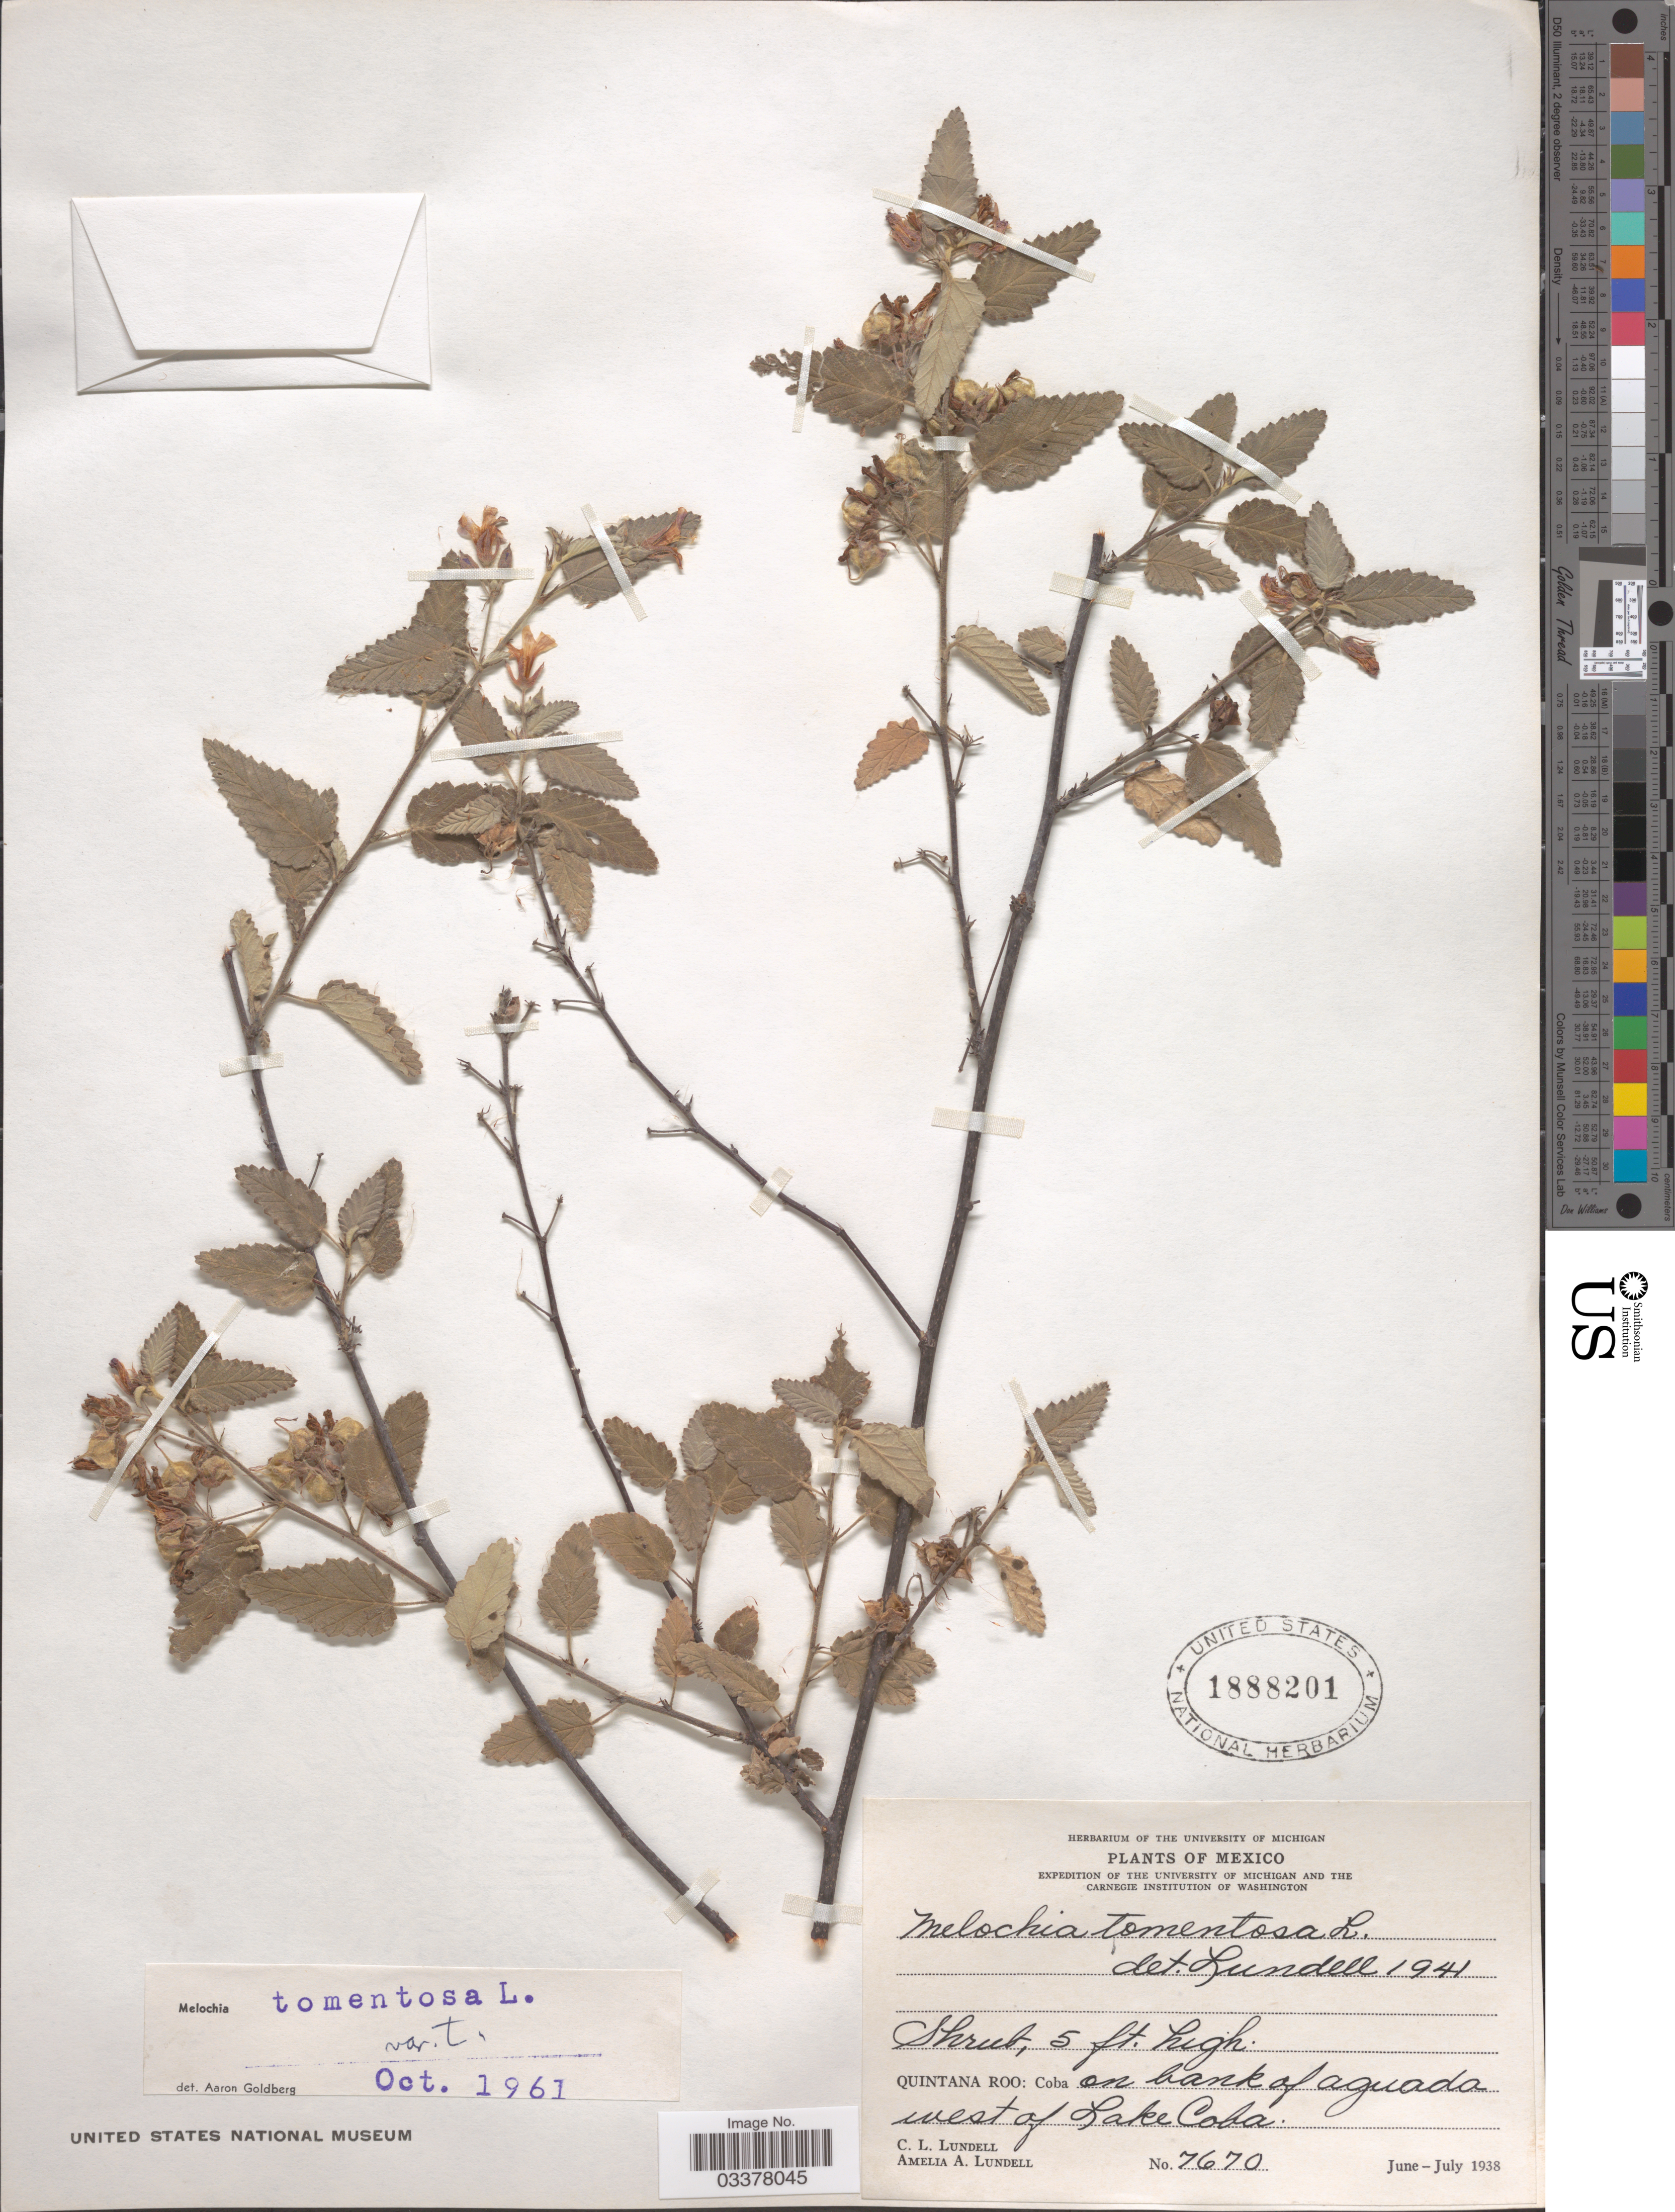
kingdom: Plantae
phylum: Tracheophyta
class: Magnoliopsida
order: Malvales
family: Malvaceae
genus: Melochia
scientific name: Melochia tomentosa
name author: L.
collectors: C. L. Lundell & A. A. Lundell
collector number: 7670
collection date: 1938-06/1938-07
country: Mexico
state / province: Quintana Roo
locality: Coba on bank of aguada west of Lake Coba.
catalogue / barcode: US 1888201